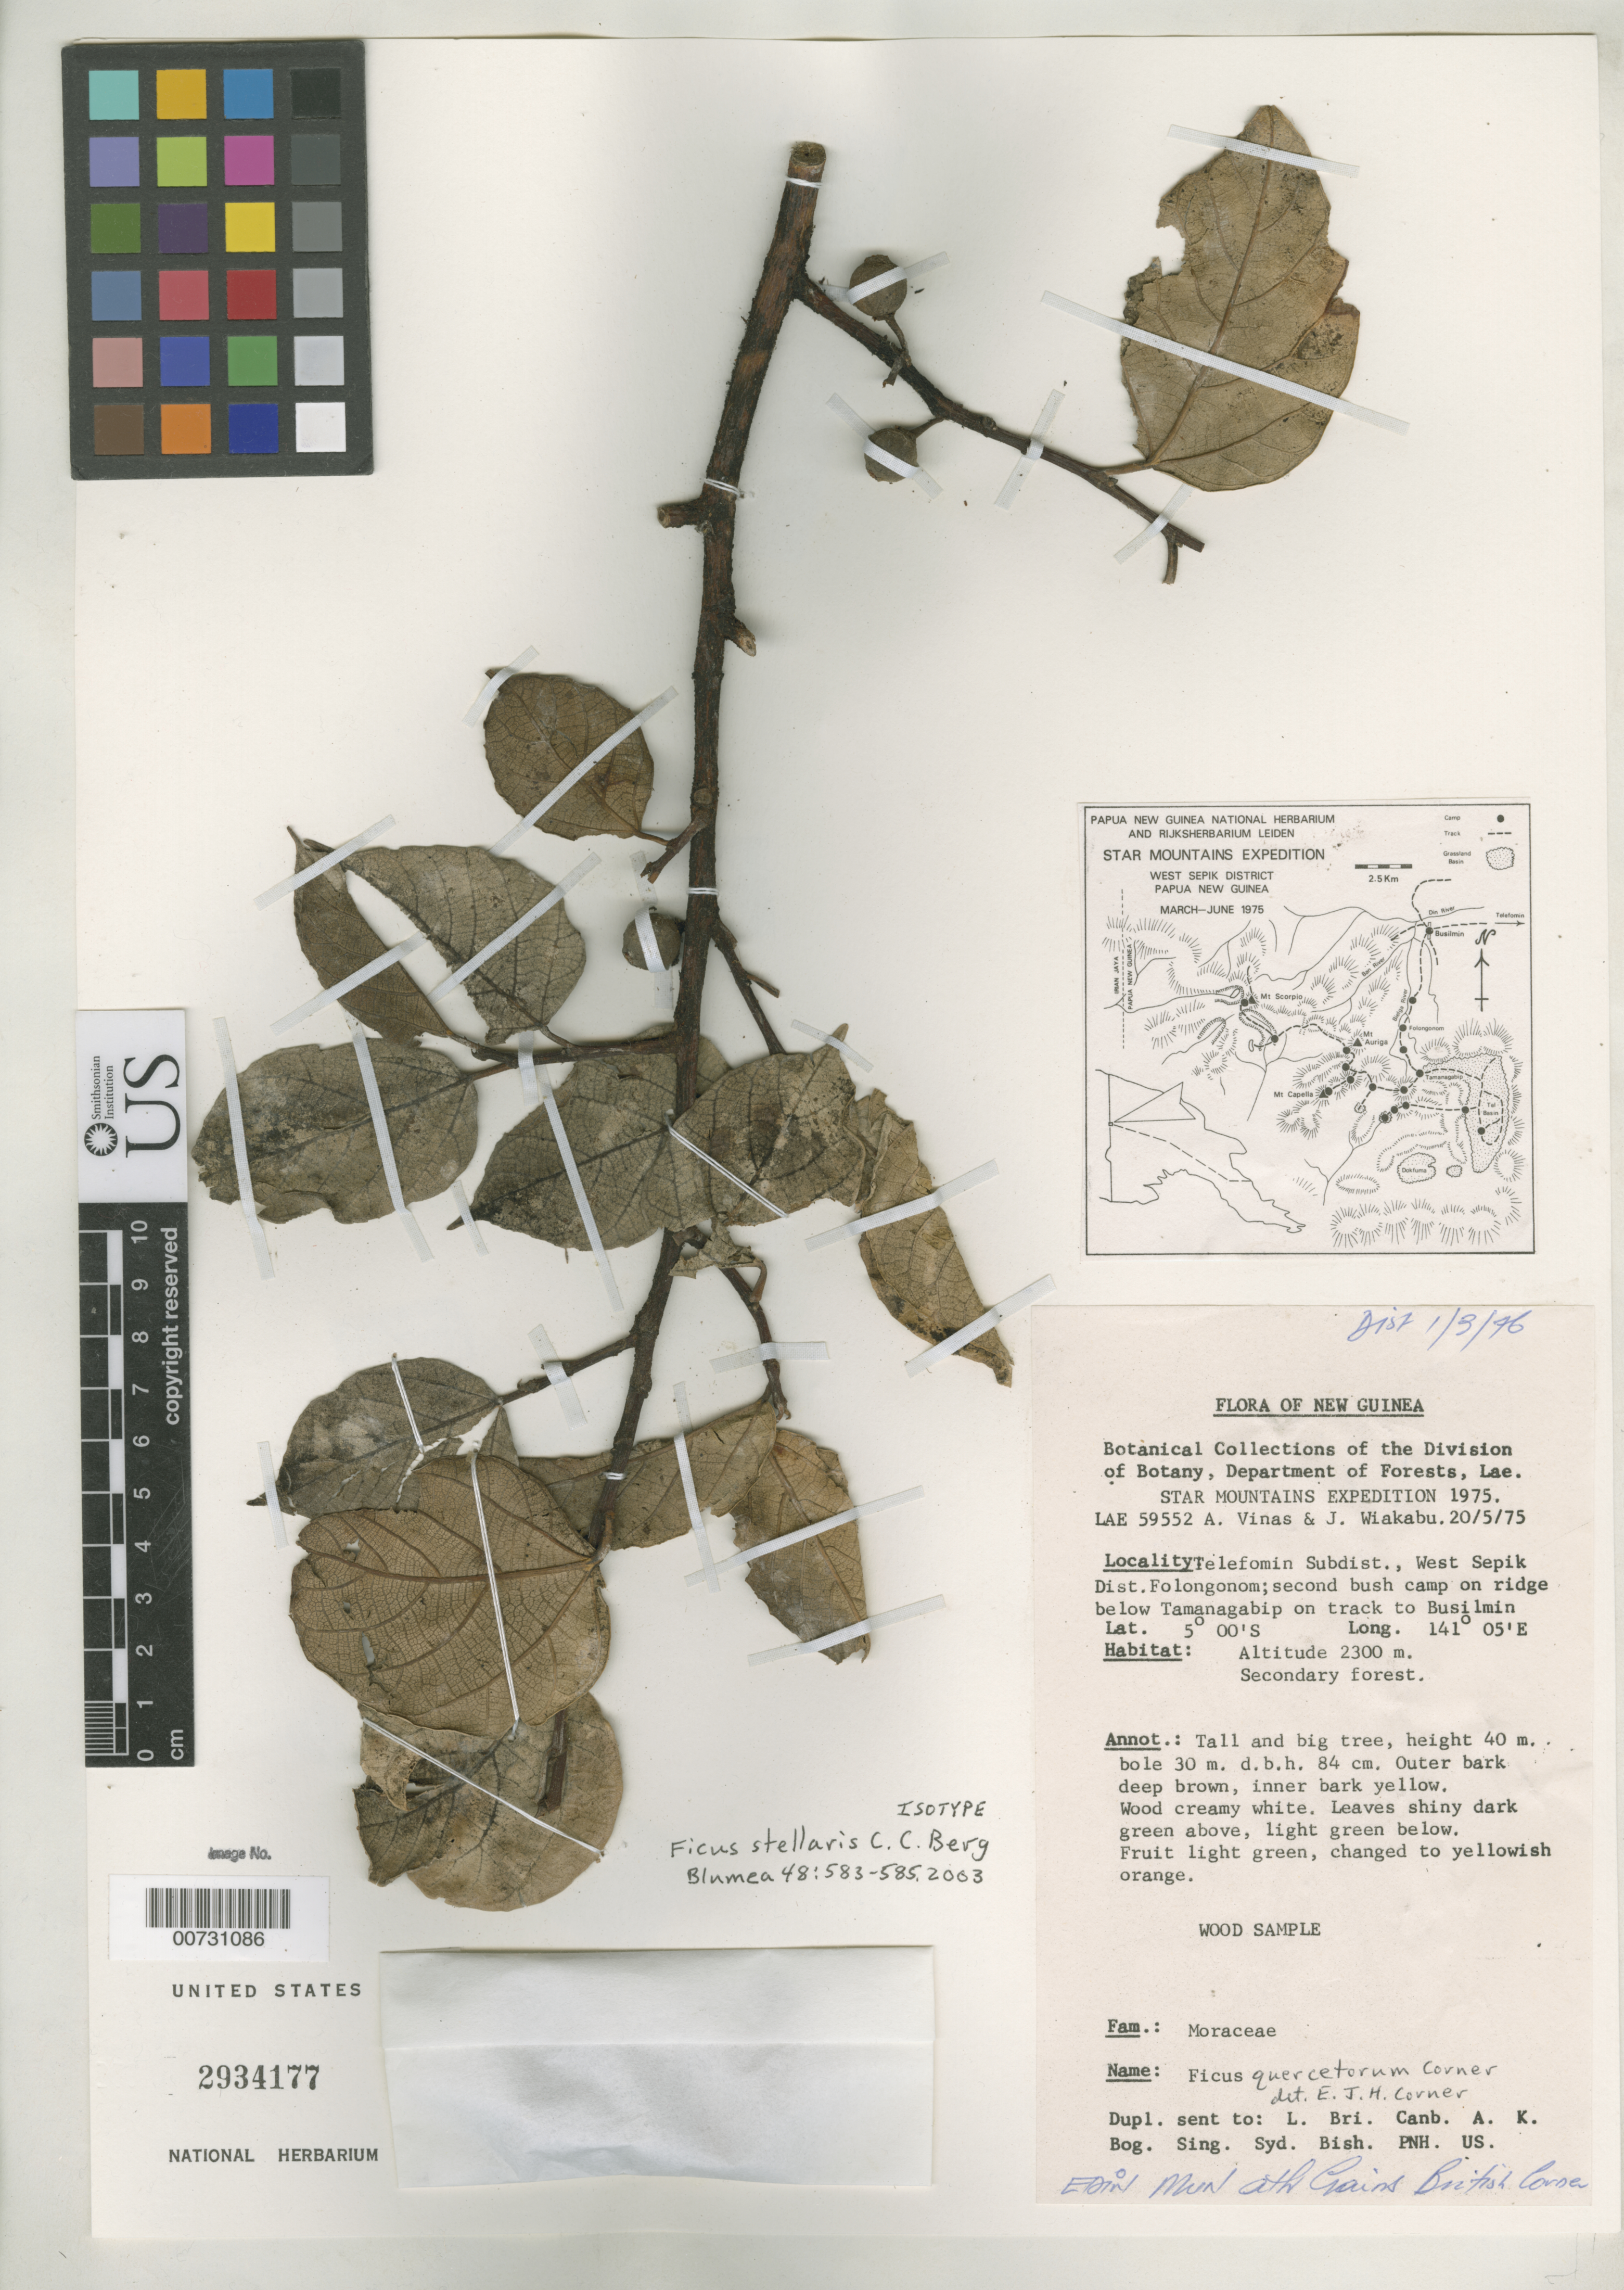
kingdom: Plantae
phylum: Tracheophyta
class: Magnoliopsida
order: Rosales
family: Moraceae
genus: Ficus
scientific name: Ficus stellaris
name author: C.C. Berg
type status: Isotype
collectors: A. Vinas & J. Wiakabu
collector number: LAE 59552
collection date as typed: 20 May 1975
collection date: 1975-05-20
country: Papua New Guinea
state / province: Sandaun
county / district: Telefomin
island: New Guinea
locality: Telefomin Subdist., West Sepik Dist. Folongonom; second bush camp on ridge below Tamanagabip on track to Busilmin.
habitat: Secondary forest.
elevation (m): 2300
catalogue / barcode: US 2934177